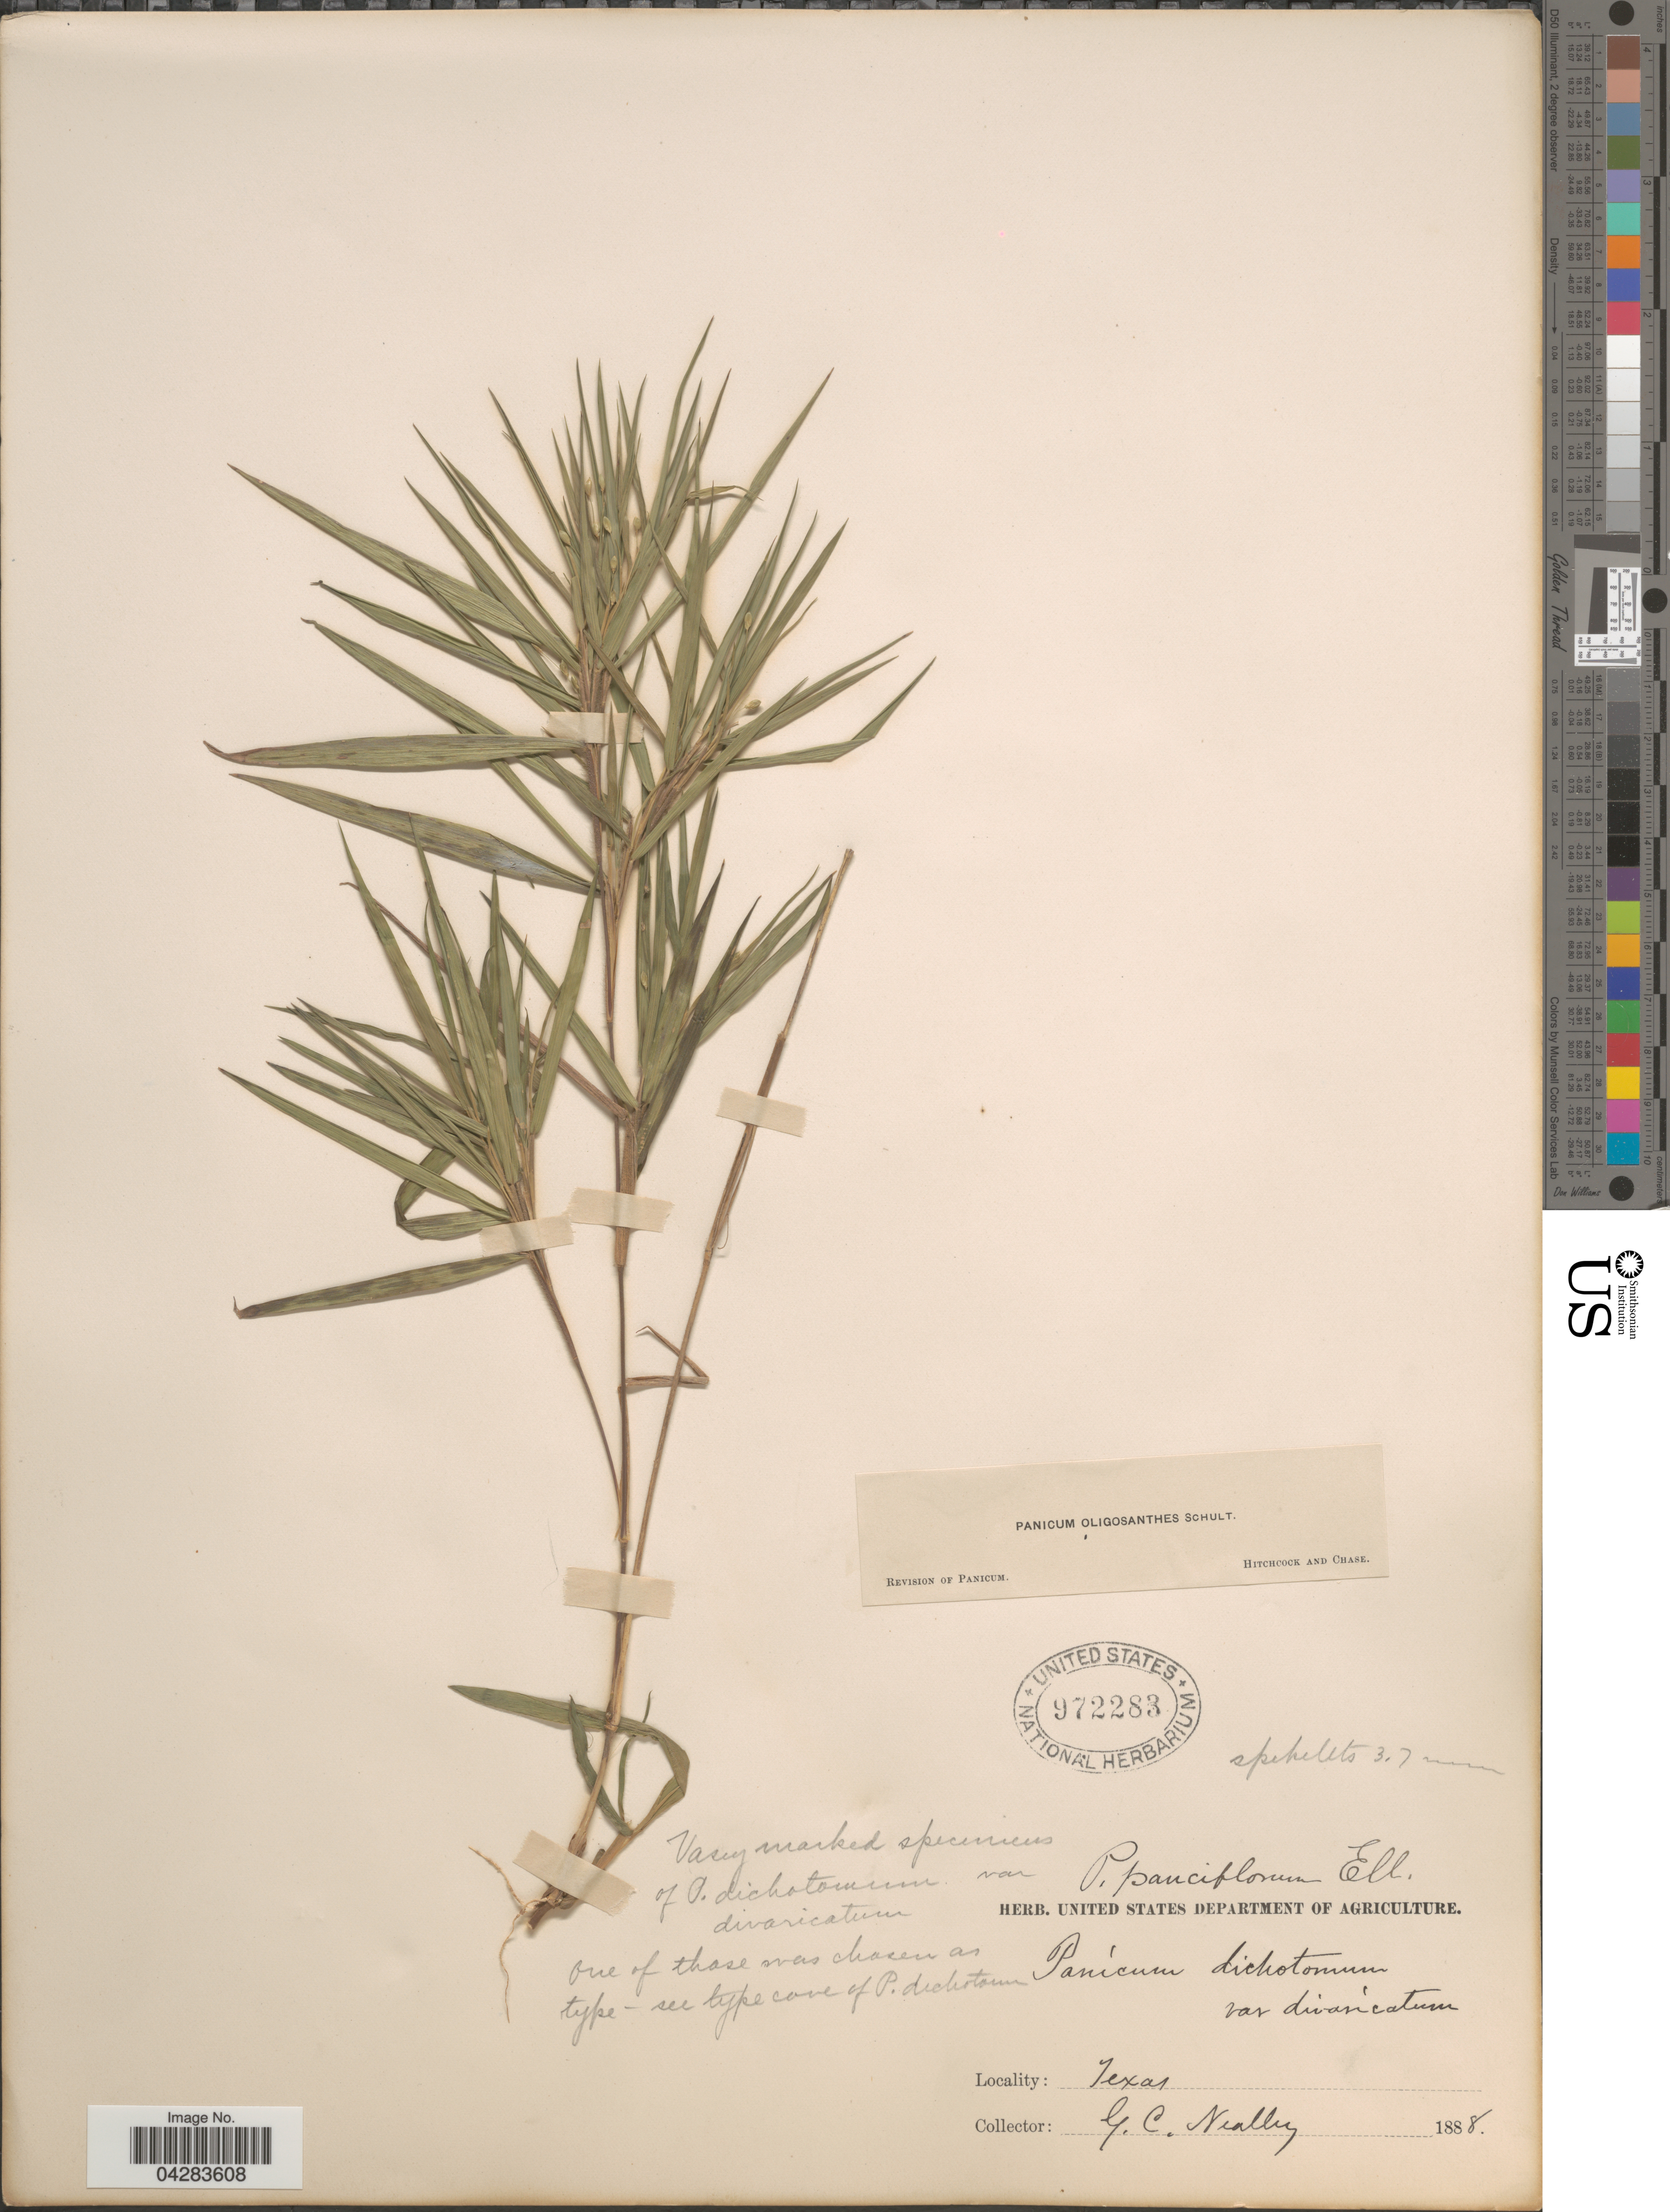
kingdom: Plantae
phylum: Tracheophyta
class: Liliopsida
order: Poales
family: Poaceae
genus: Dichanthelium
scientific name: Dichanthelium oligosanthes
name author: (Schult.) Gould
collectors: G. Neally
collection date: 1888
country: United States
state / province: Texas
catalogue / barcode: US 972283